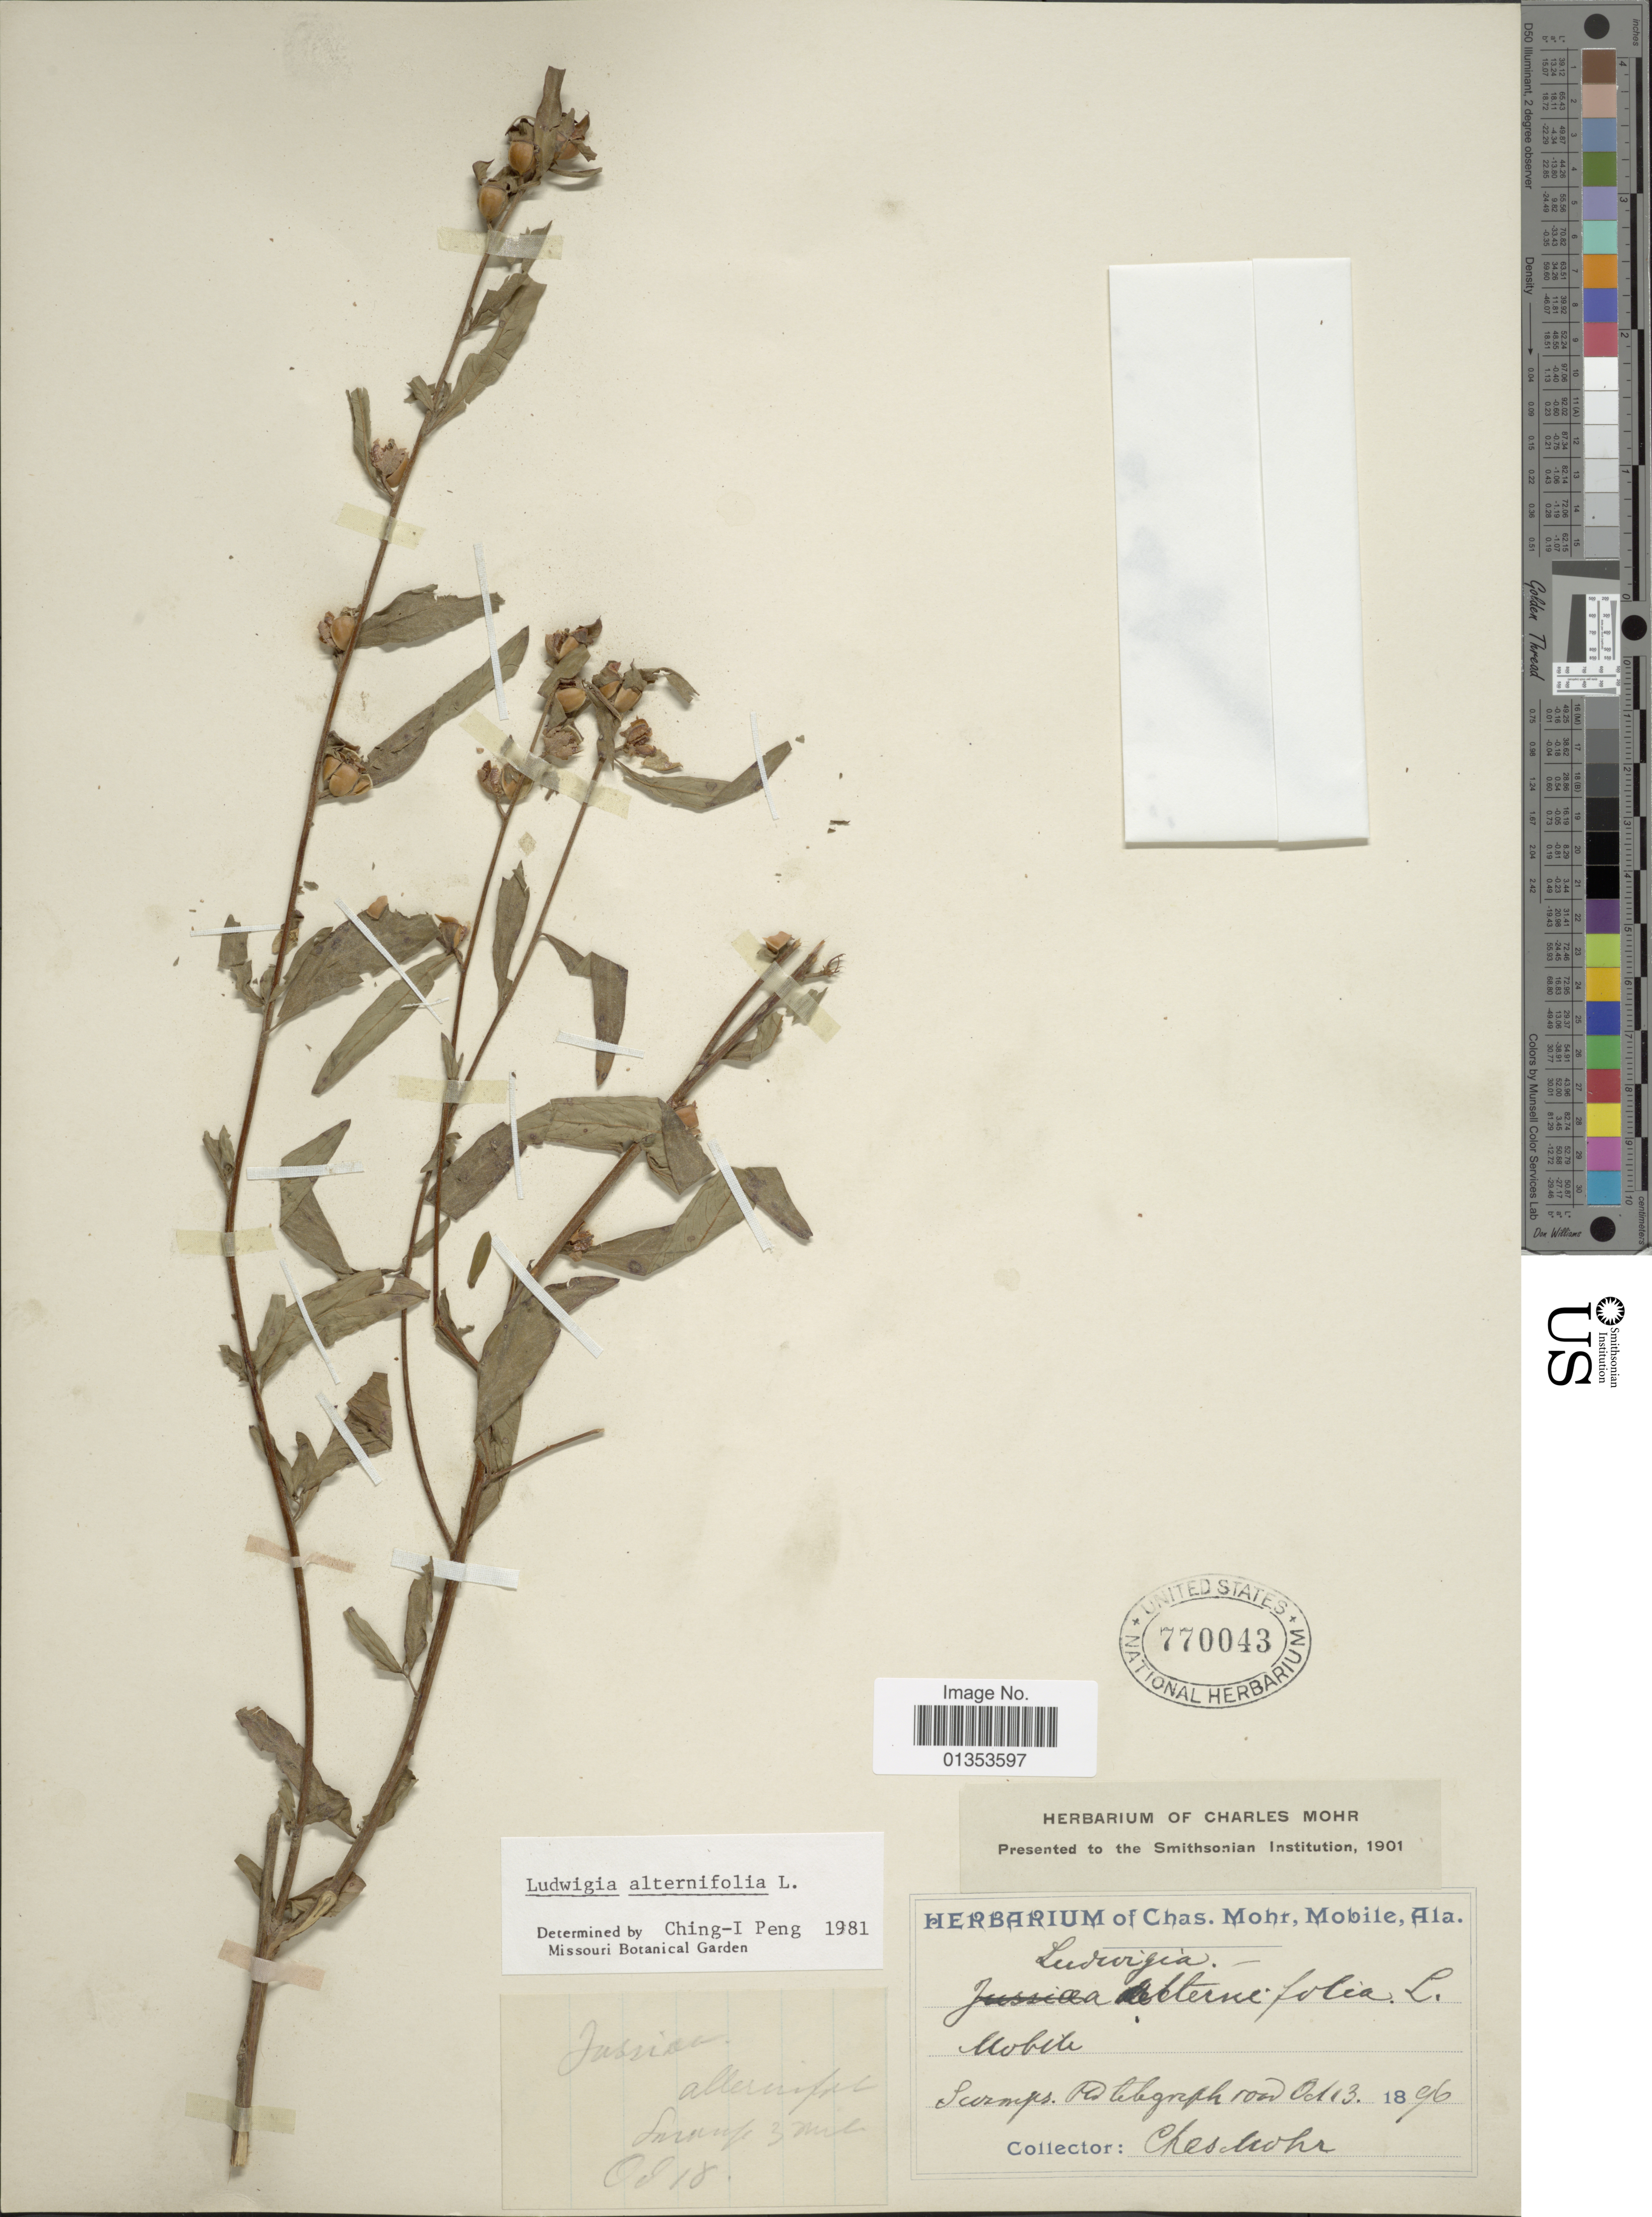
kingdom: Plantae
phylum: Tracheophyta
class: Magnoliopsida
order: Myrtales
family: Onagraceae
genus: Ludwigia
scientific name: Ludwigia alternifolia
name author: L.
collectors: Mohr, C. T. (herbarium)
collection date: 1896-10-13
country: United States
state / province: Alabama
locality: Mobile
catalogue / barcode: US 770043